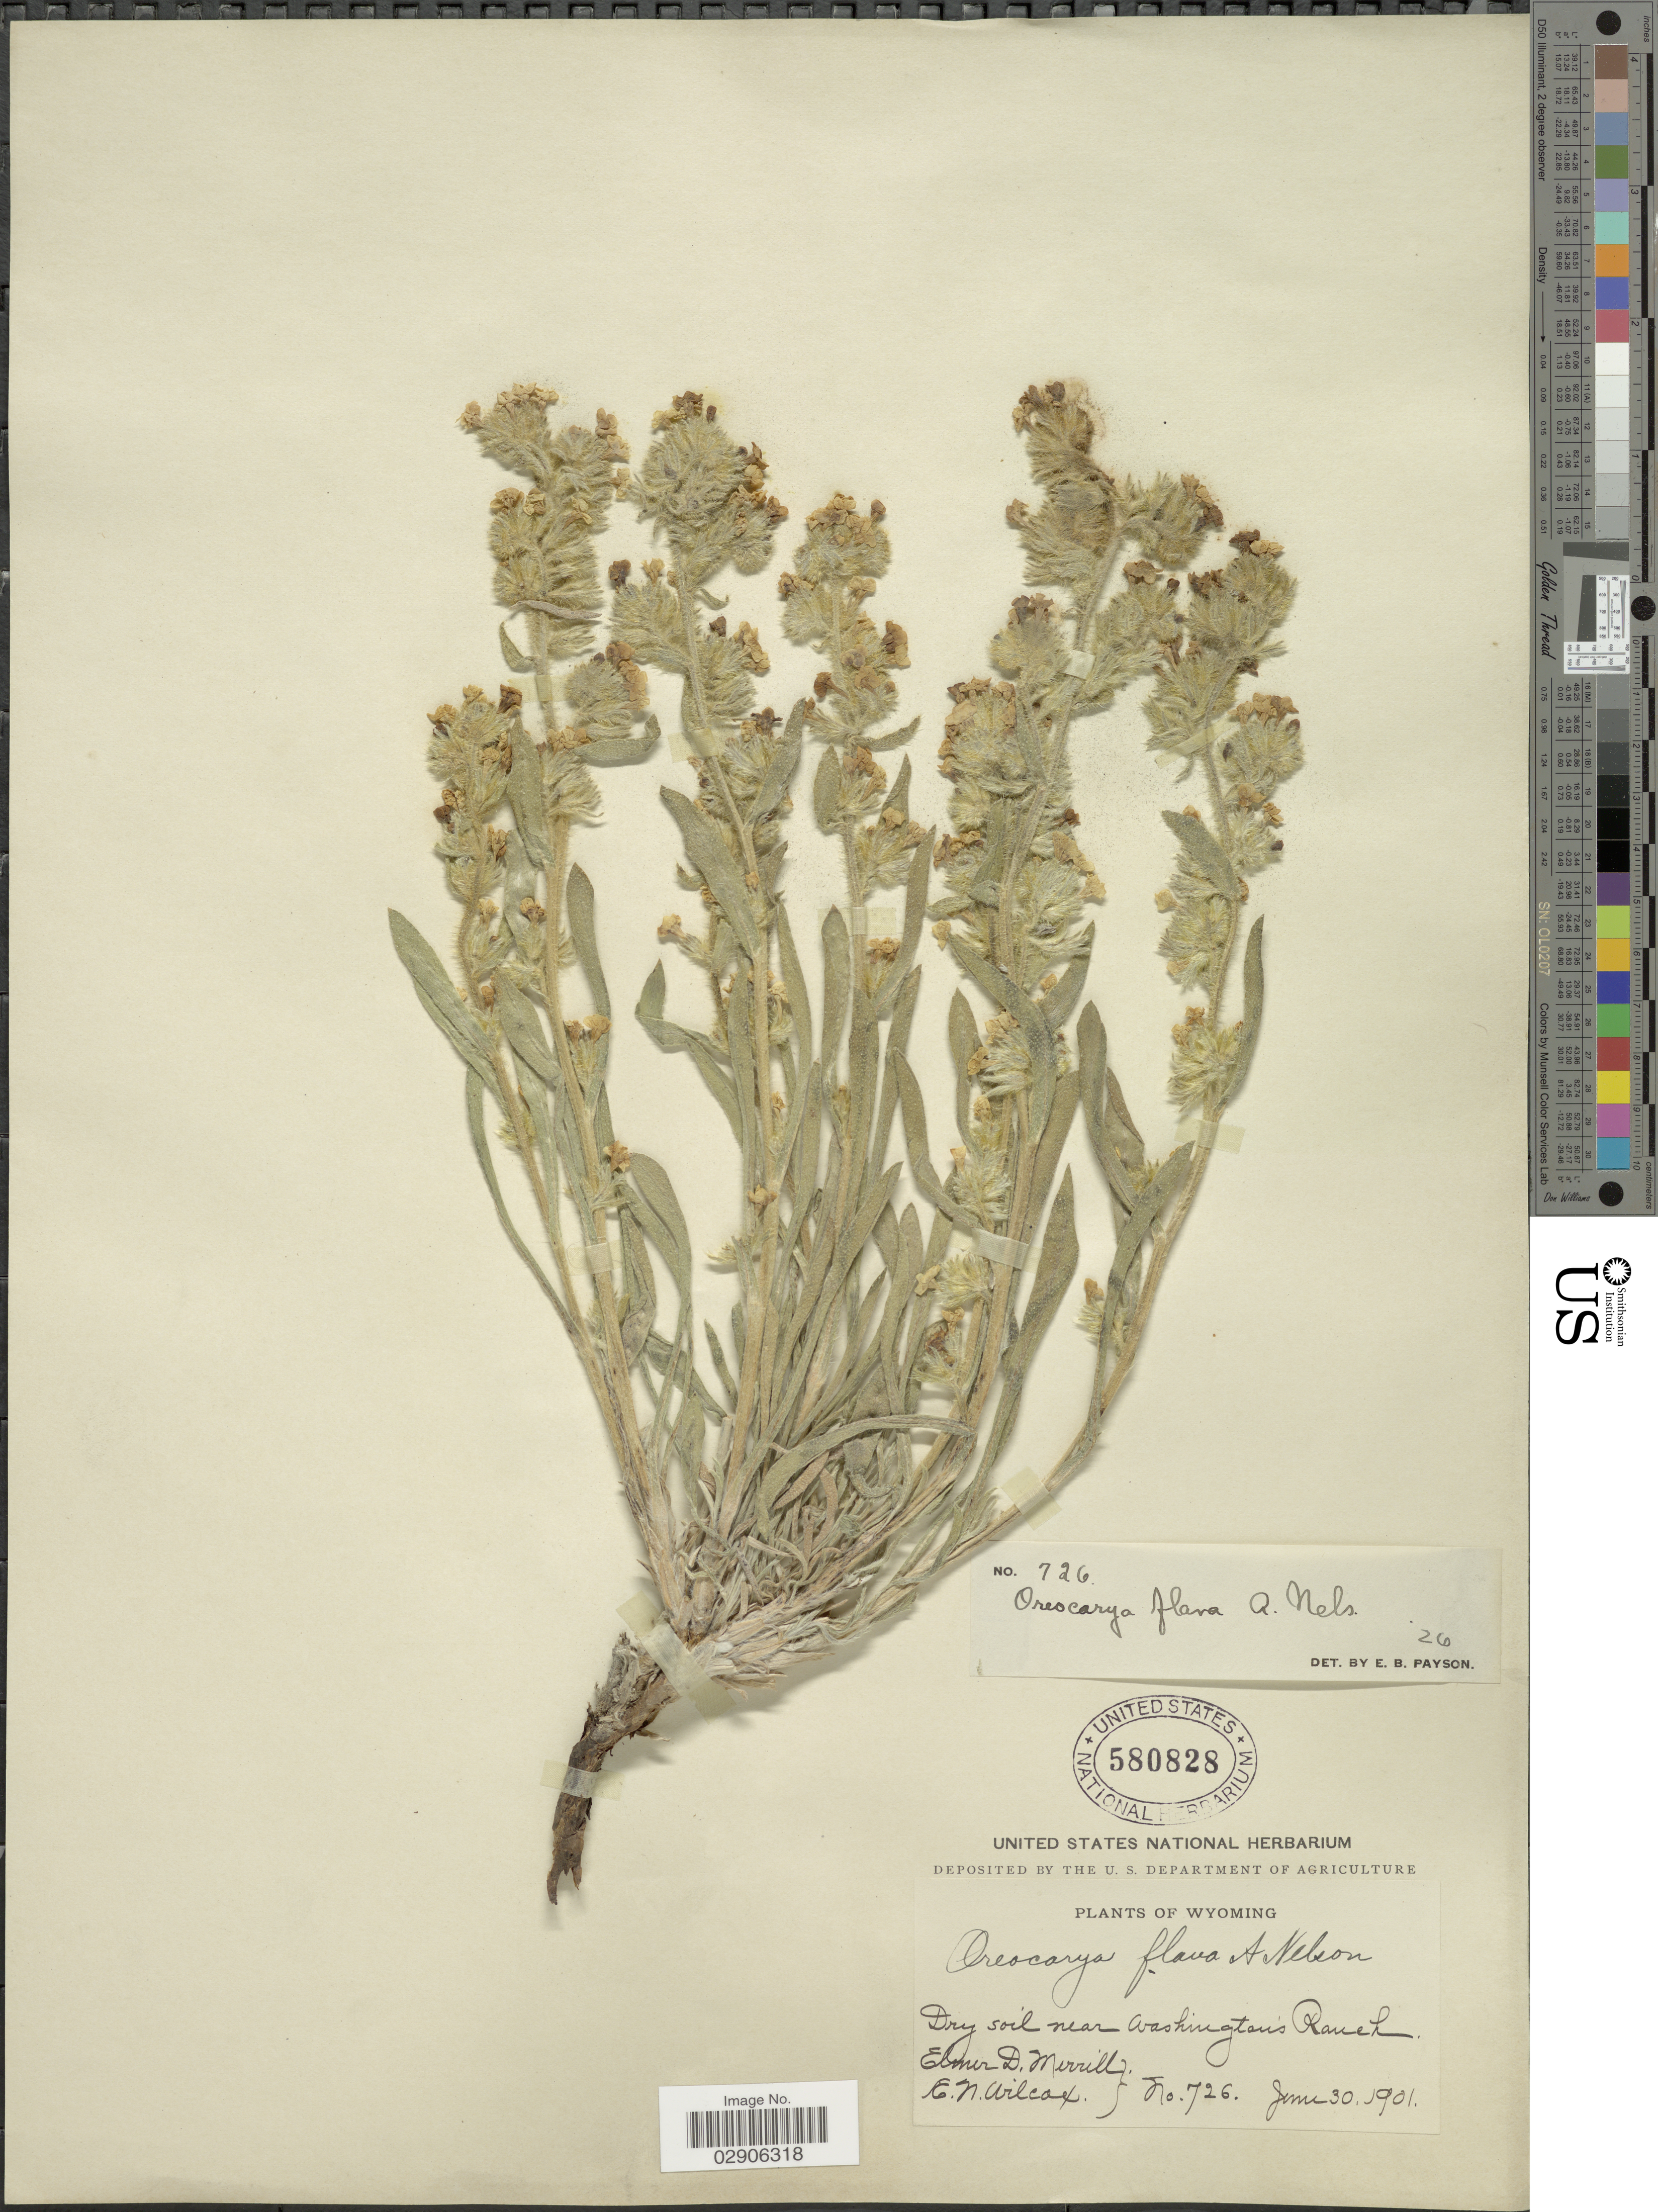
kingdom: Plantae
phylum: Tracheophyta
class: Magnoliopsida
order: Boraginales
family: Boraginaceae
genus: Oreocarya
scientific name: Oreocarya flava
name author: A. Nelson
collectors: E. D. Merrill & E. Wilcox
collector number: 726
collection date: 1901-06-30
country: United States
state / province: Wyoming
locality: Dry soil near Washington's Ranch.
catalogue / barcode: US 580828